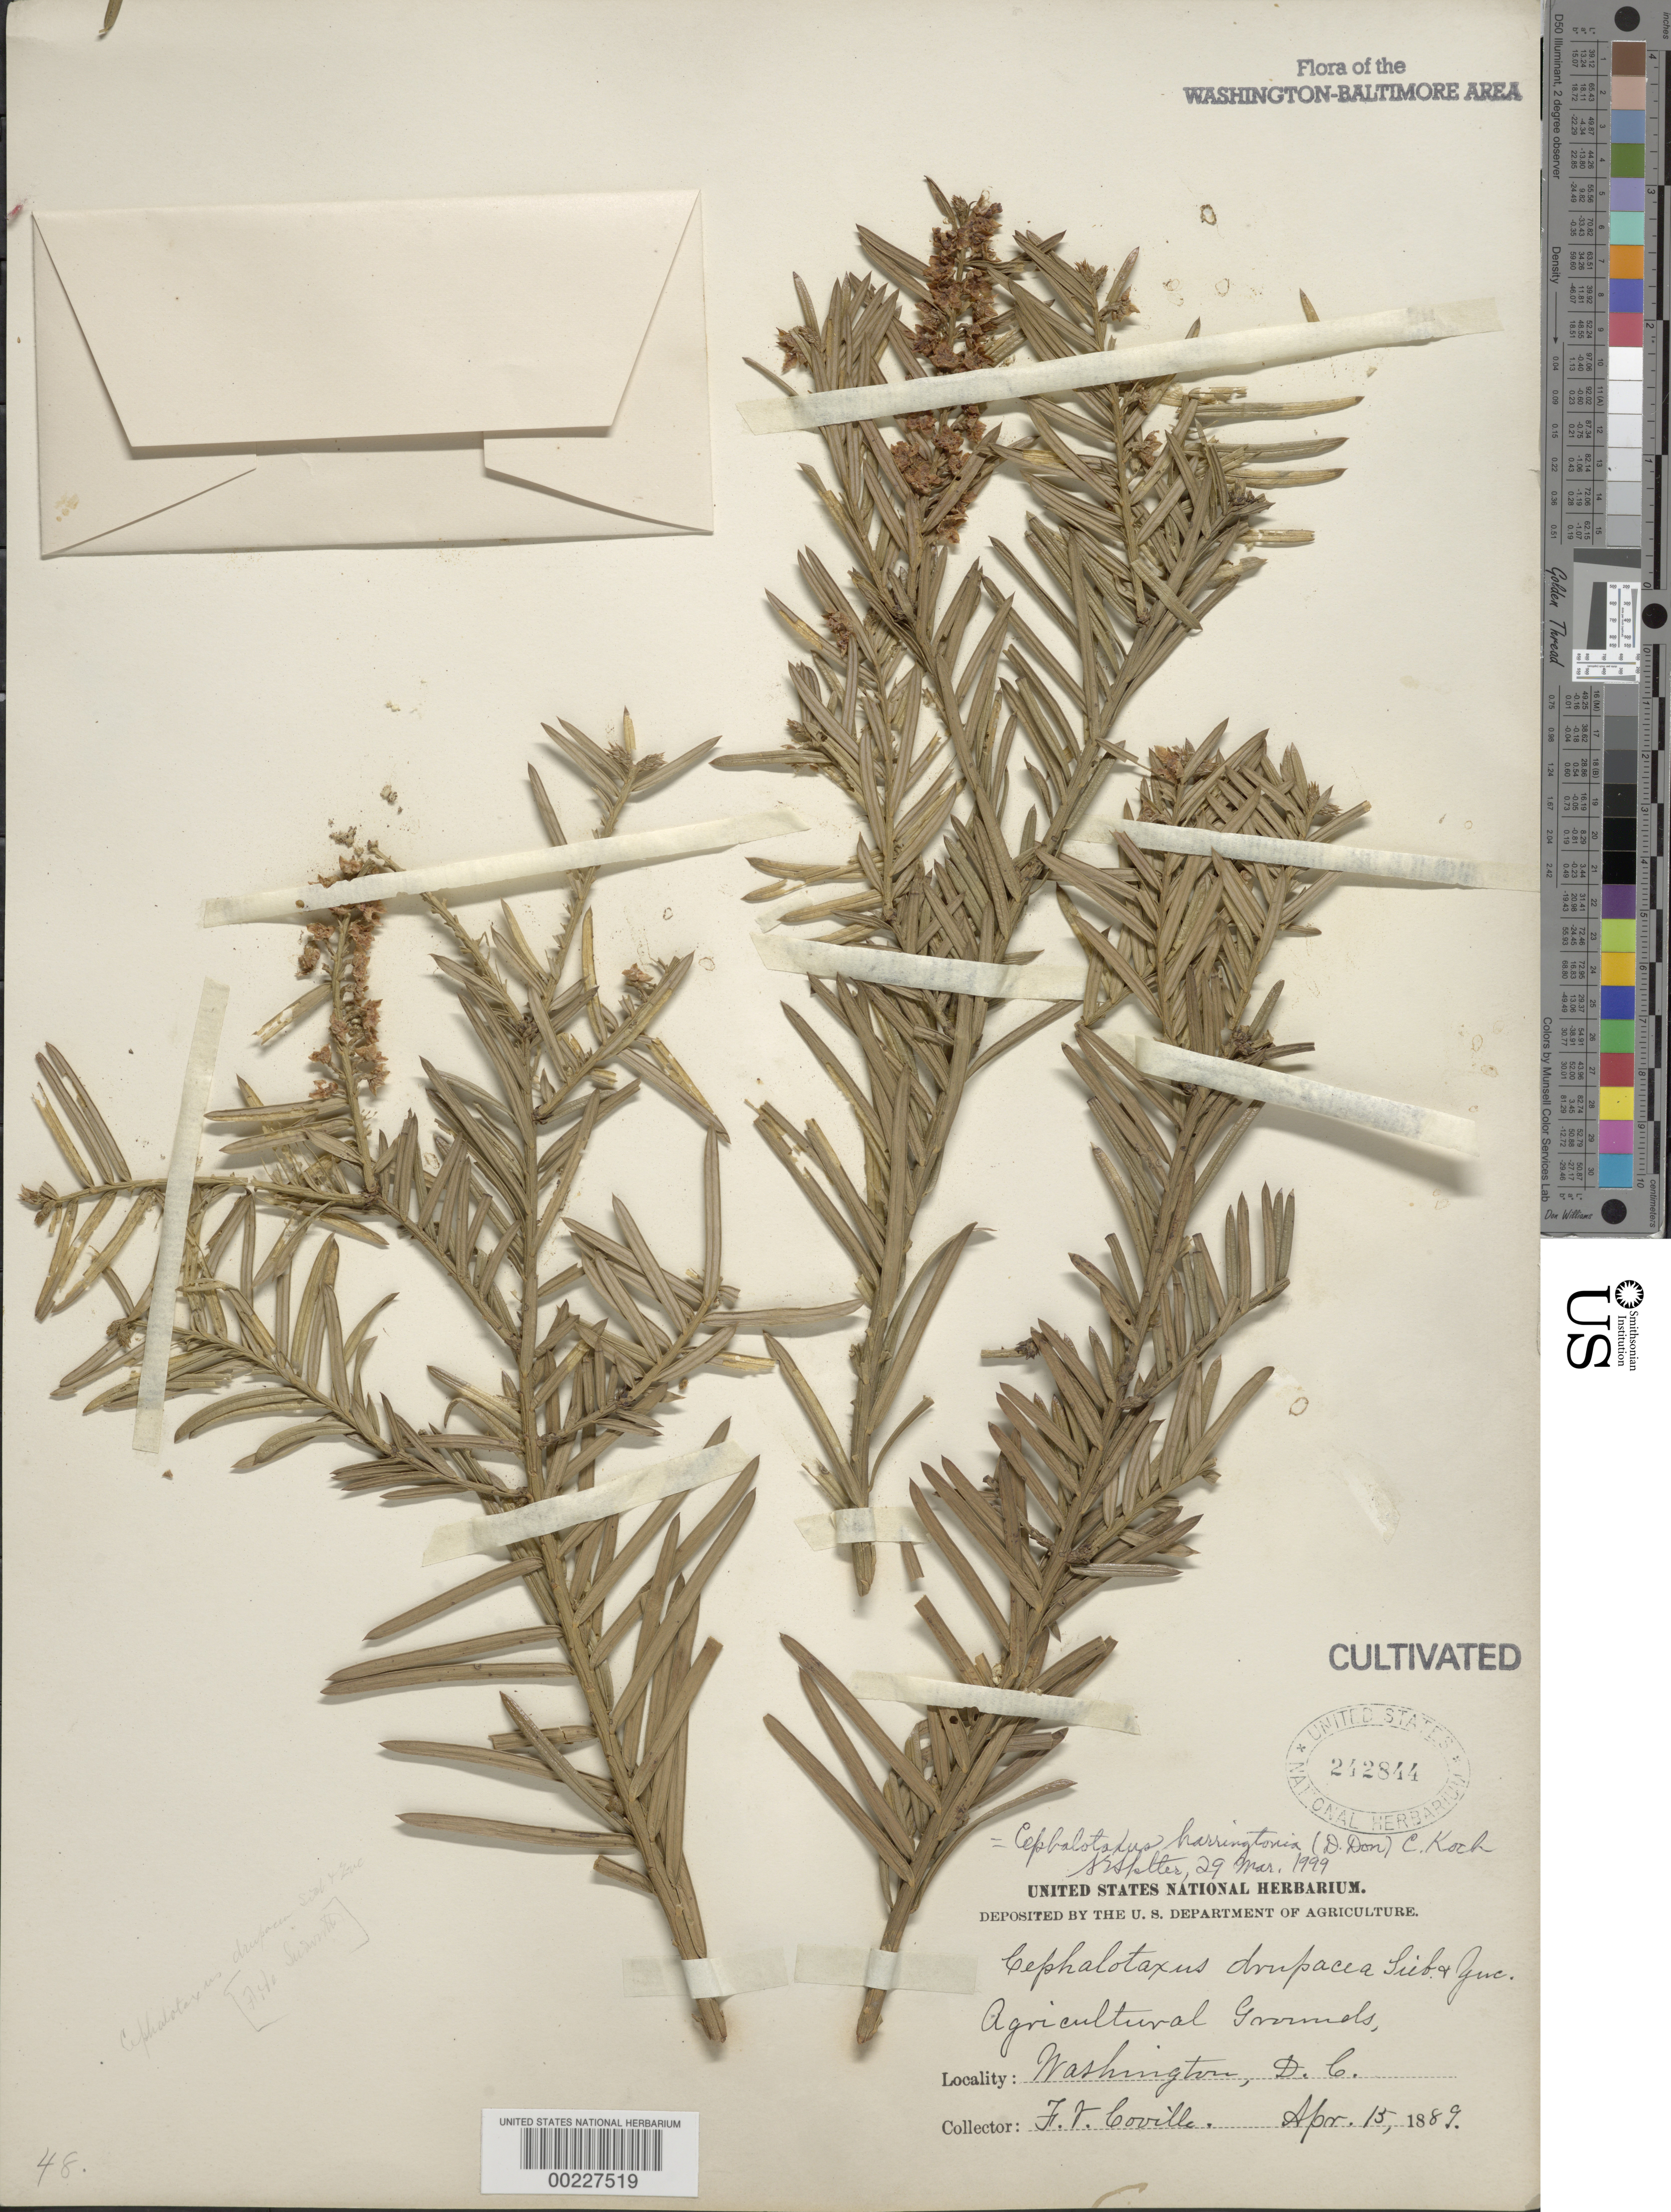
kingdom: Plantae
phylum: Tracheophyta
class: Pinopsida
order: Pinales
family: Cephalotaxaceae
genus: Cephalotaxus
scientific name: Cephalotaxus harringtonia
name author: (Knight) K. Koch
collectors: F. V. Coville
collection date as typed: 15 Apr 1889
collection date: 1889-04-15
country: United States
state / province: District of Columbia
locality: Agricultural grounds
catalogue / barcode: US 242844